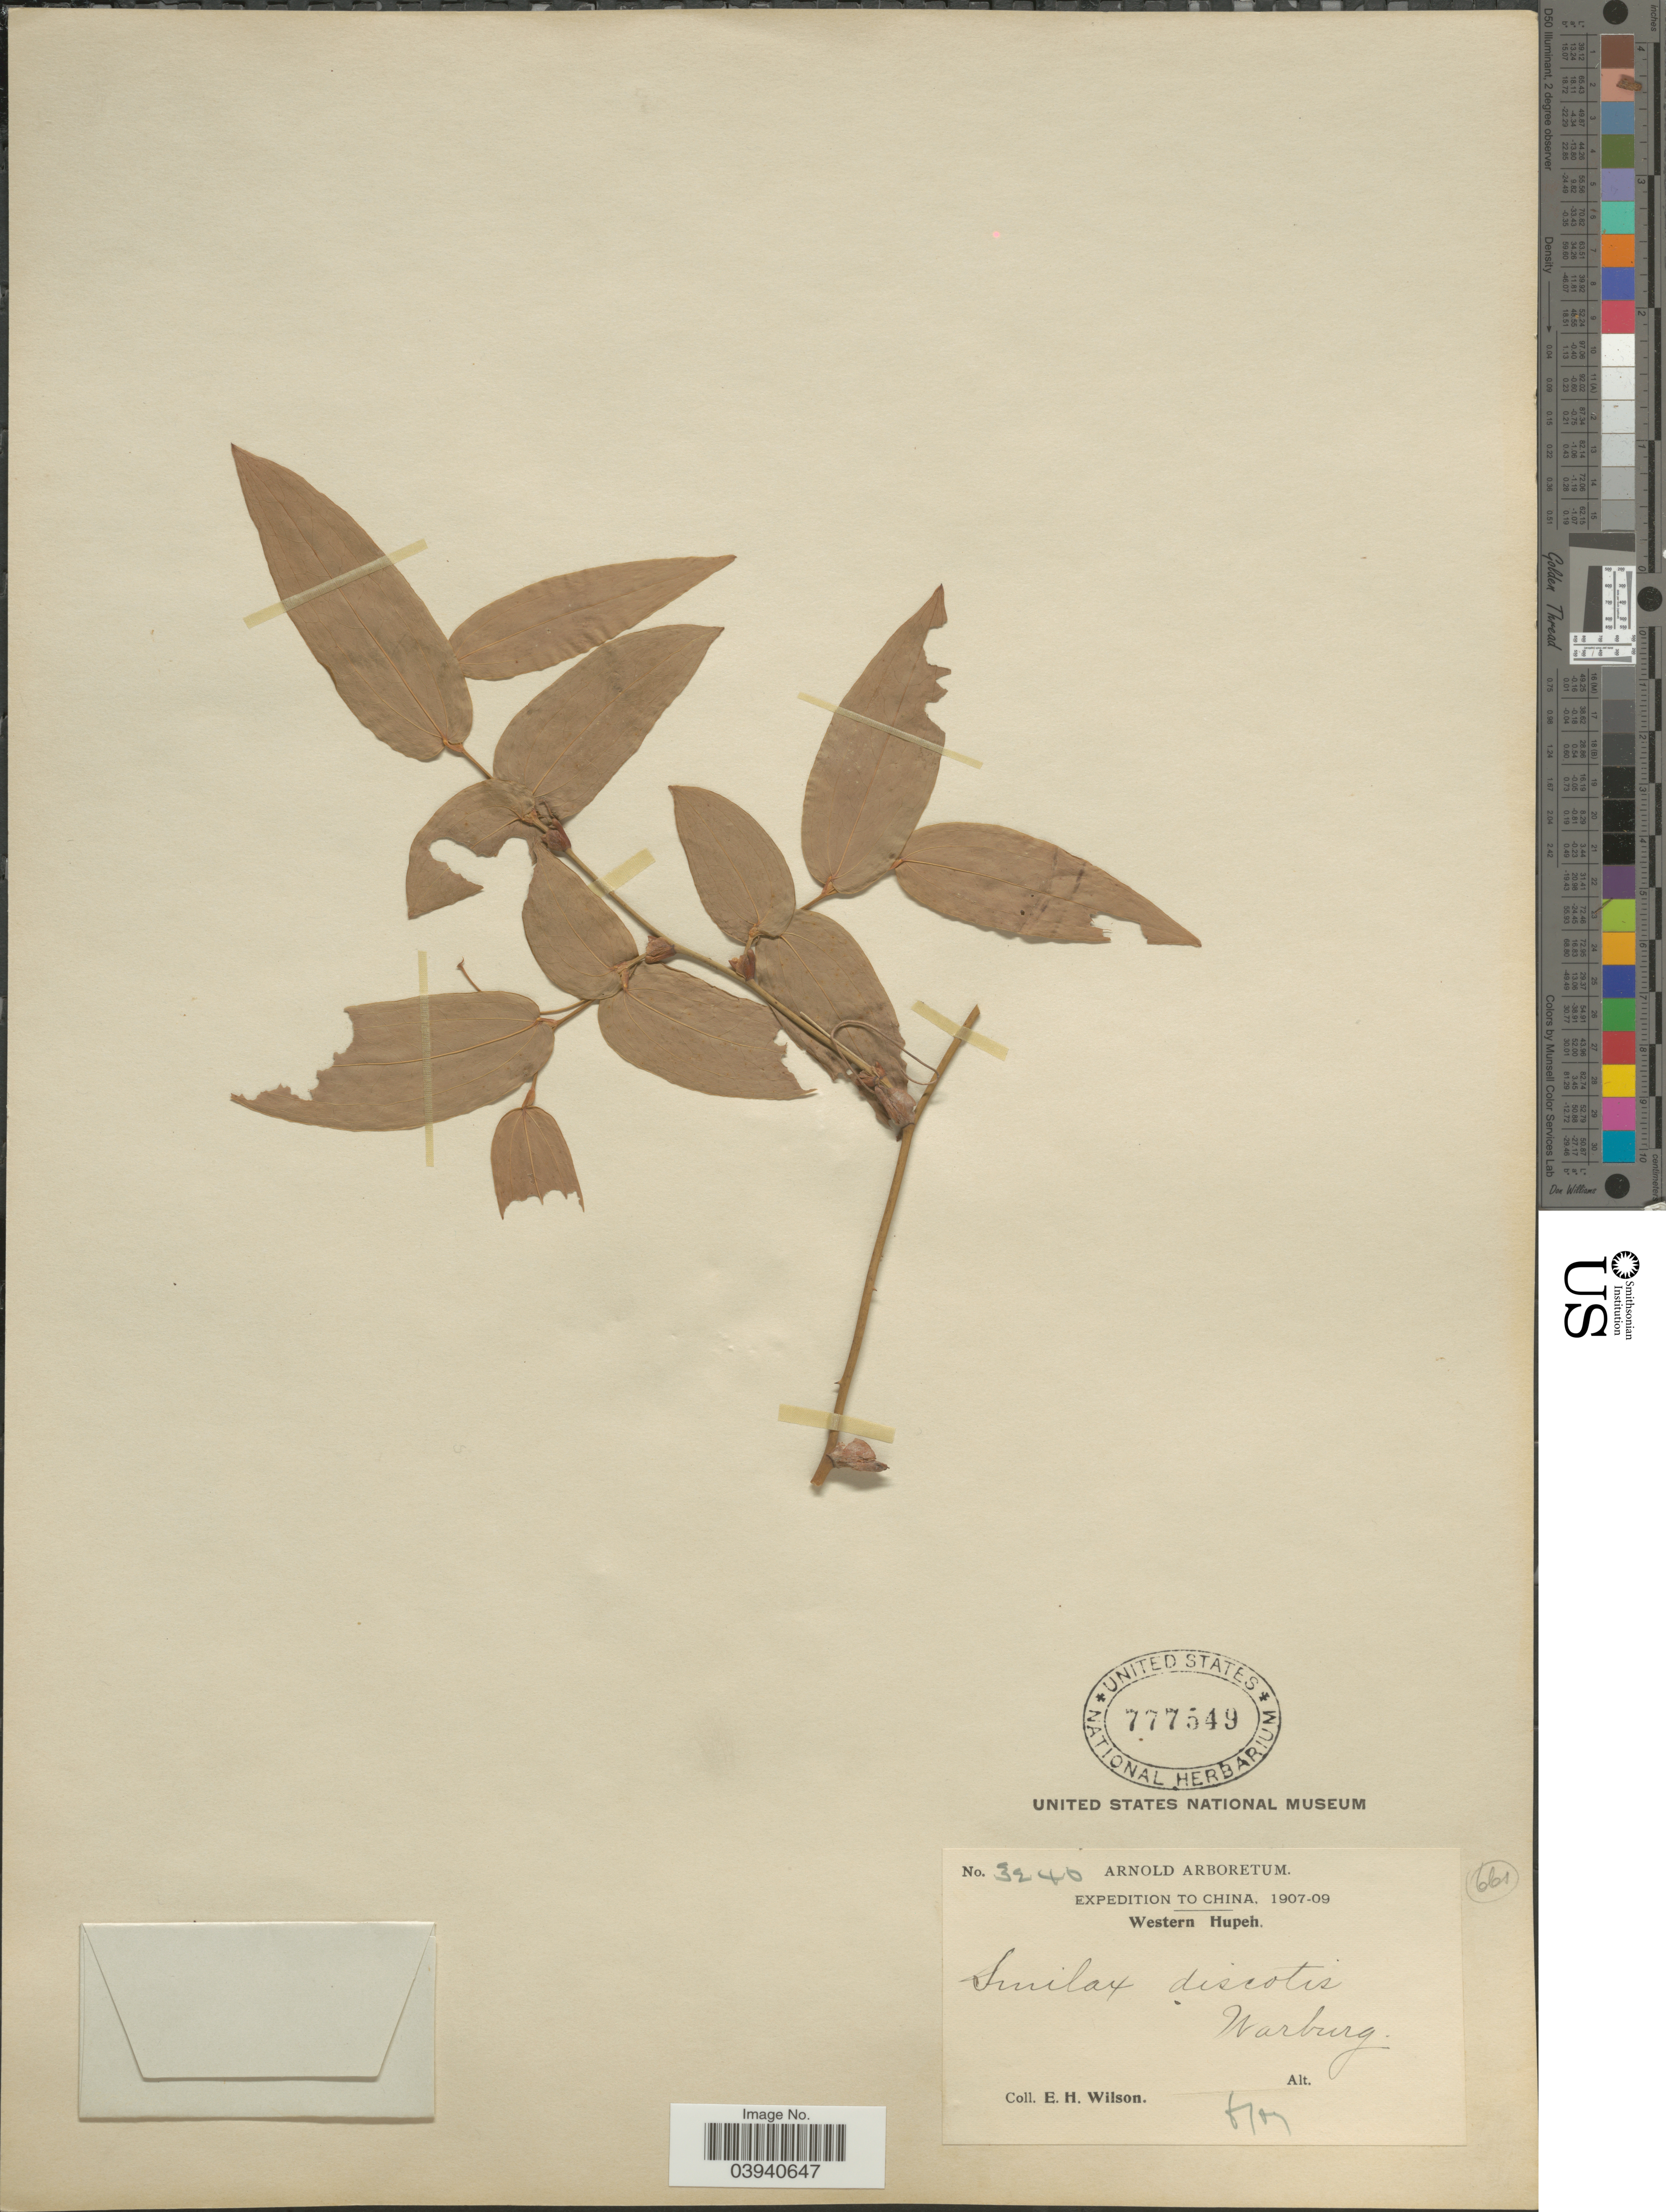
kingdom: Plantae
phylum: Tracheophyta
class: Liliopsida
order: Liliales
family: Smilacaceae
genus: Smilax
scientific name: Smilax discotis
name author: Warb.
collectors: E. Wilson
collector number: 3240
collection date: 1907-06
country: China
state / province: Hubei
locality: Western Hupeh.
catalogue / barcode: US 777549